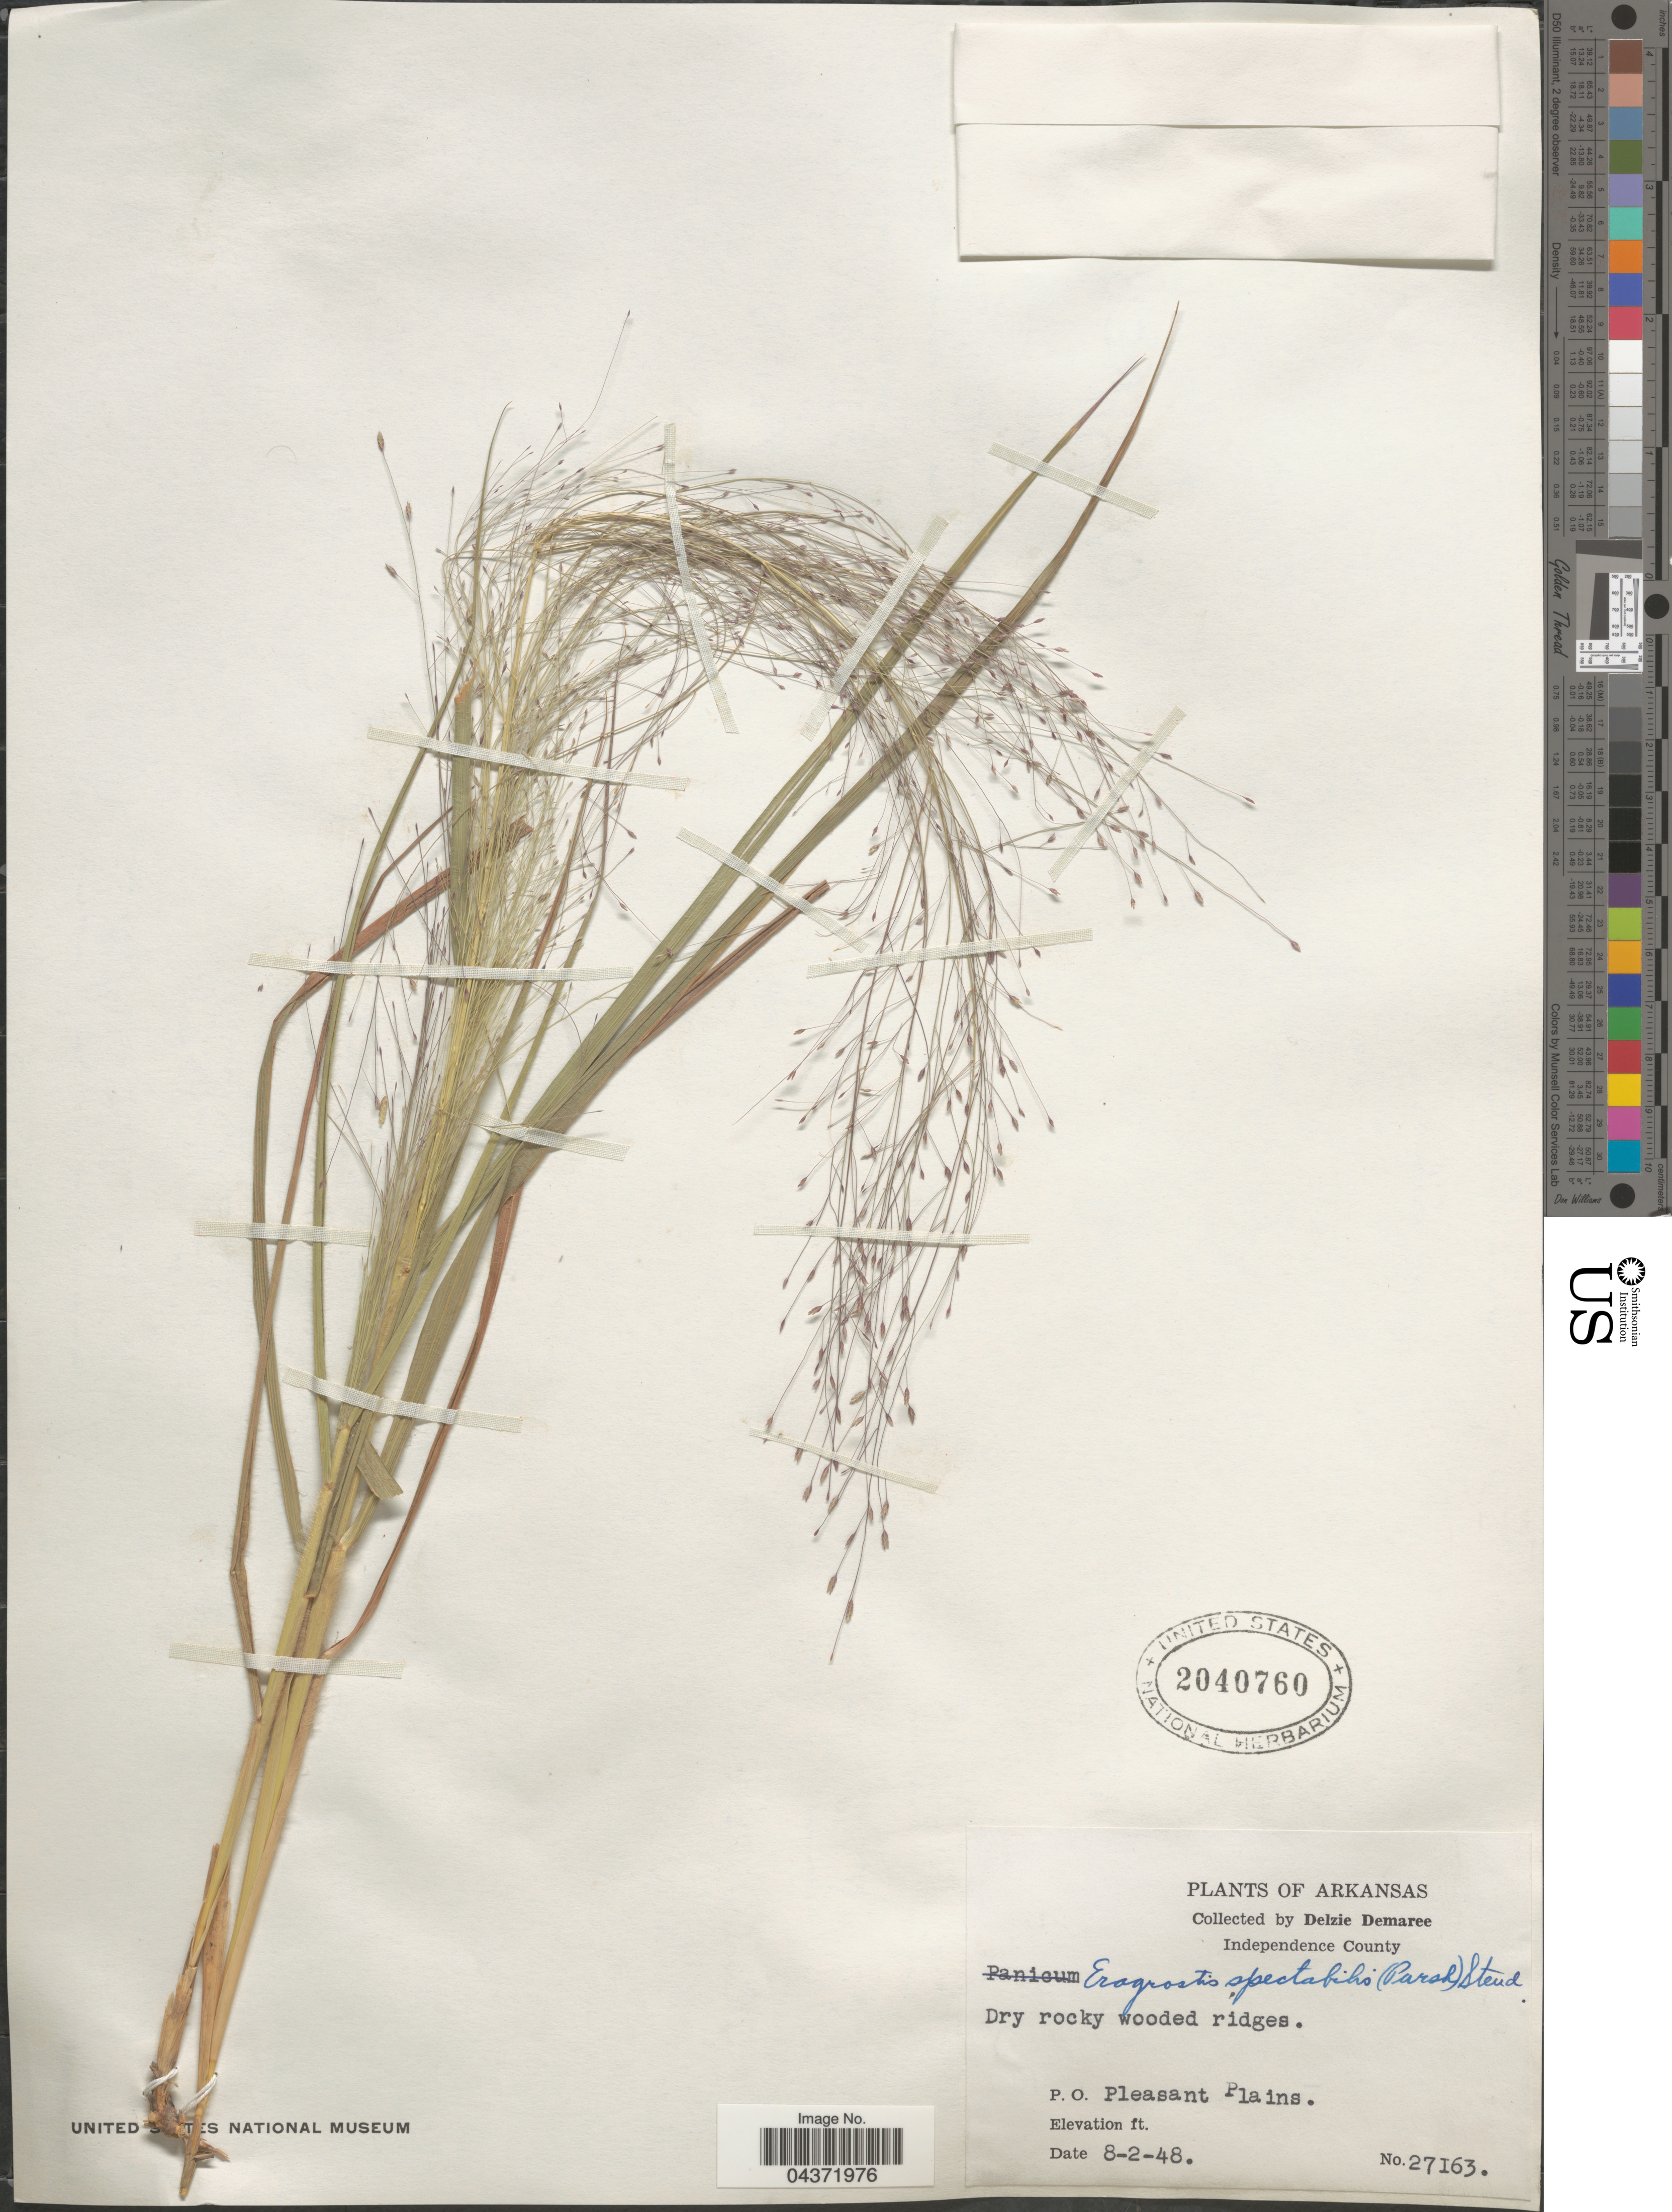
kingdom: Plantae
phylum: Tracheophyta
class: Liliopsida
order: Poales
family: Poaceae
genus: Eragrostis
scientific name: Eragrostis spectabilis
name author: (Pursh) Steud.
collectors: D. Demaree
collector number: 27163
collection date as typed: Transcribed d/m/y: 2/8/48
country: United States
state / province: Arkansas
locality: Independence County. P. O. Pleasant Plains.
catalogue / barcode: US 2040760